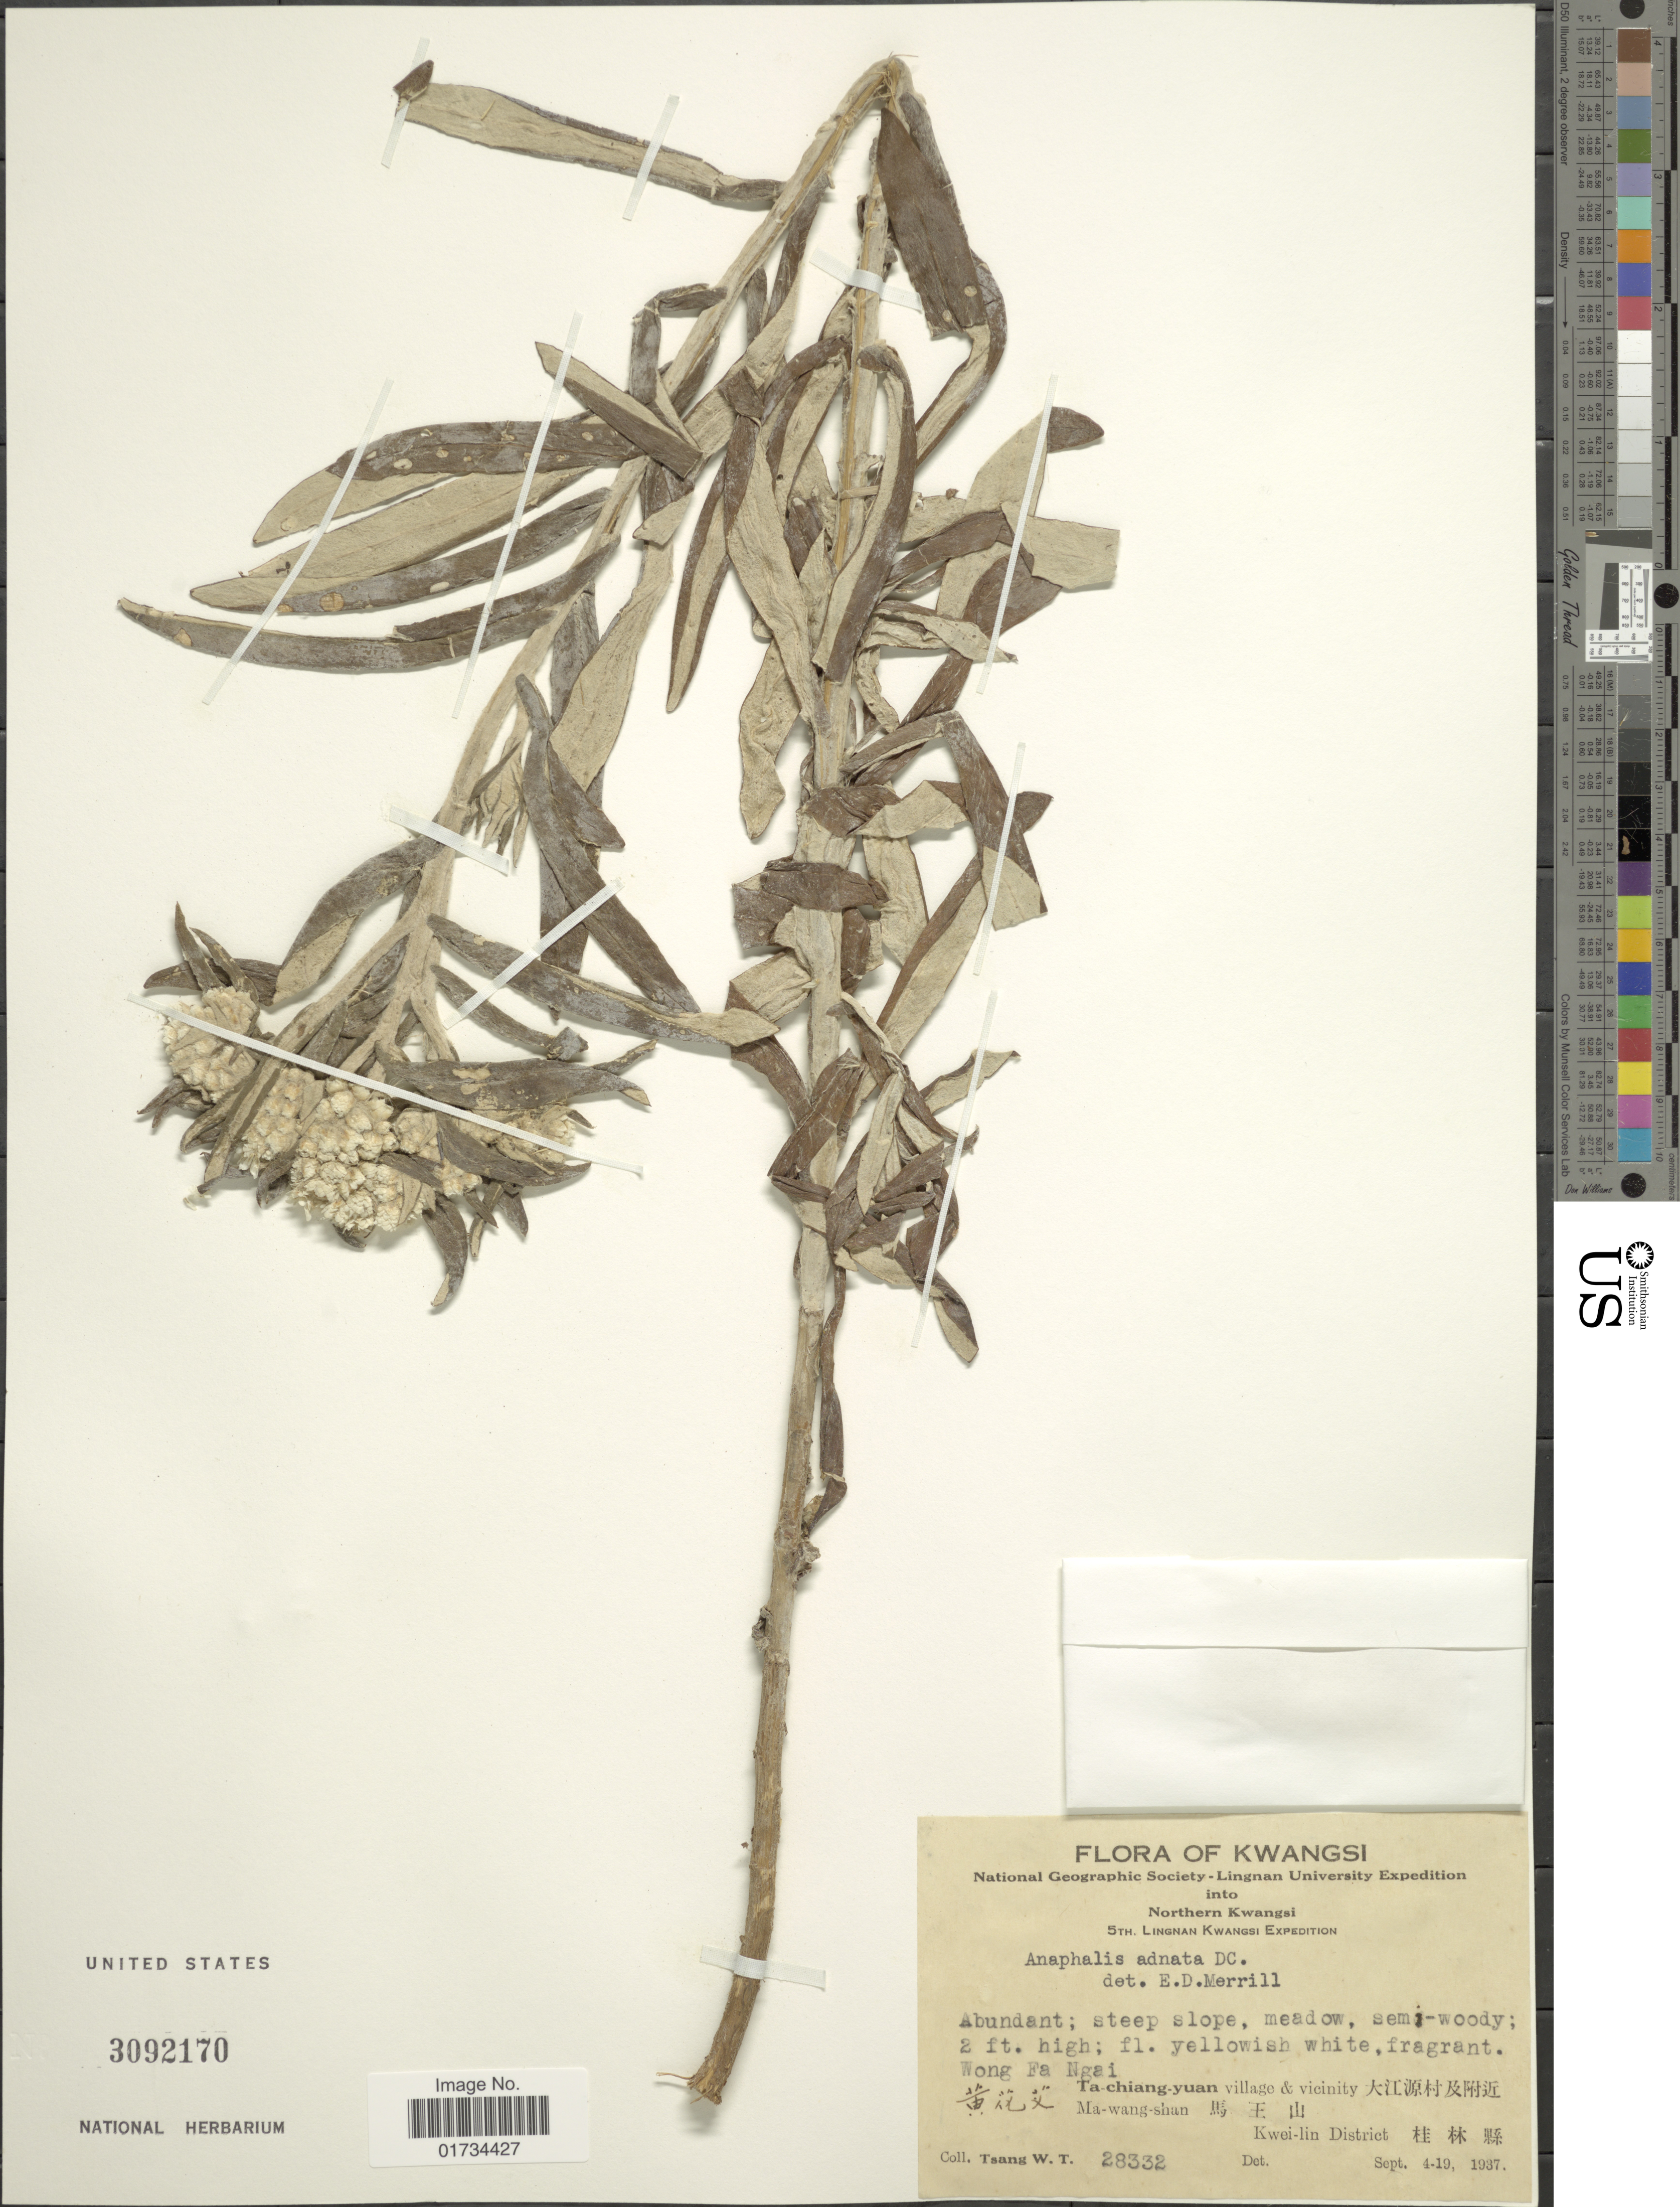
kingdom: Plantae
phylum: Tracheophyta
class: Magnoliopsida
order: Asterales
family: Asteraceae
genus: Anaphalis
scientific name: Anaphalis adnata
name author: DC.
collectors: W. T. Tsang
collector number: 28332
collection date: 1937-09-04/1937-09-19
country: China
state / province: Guangxi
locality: Kwangsi. Ta-chiang-yuan village & vicinity. Ma-wang-shan. Kweilin District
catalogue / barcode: US 3092170